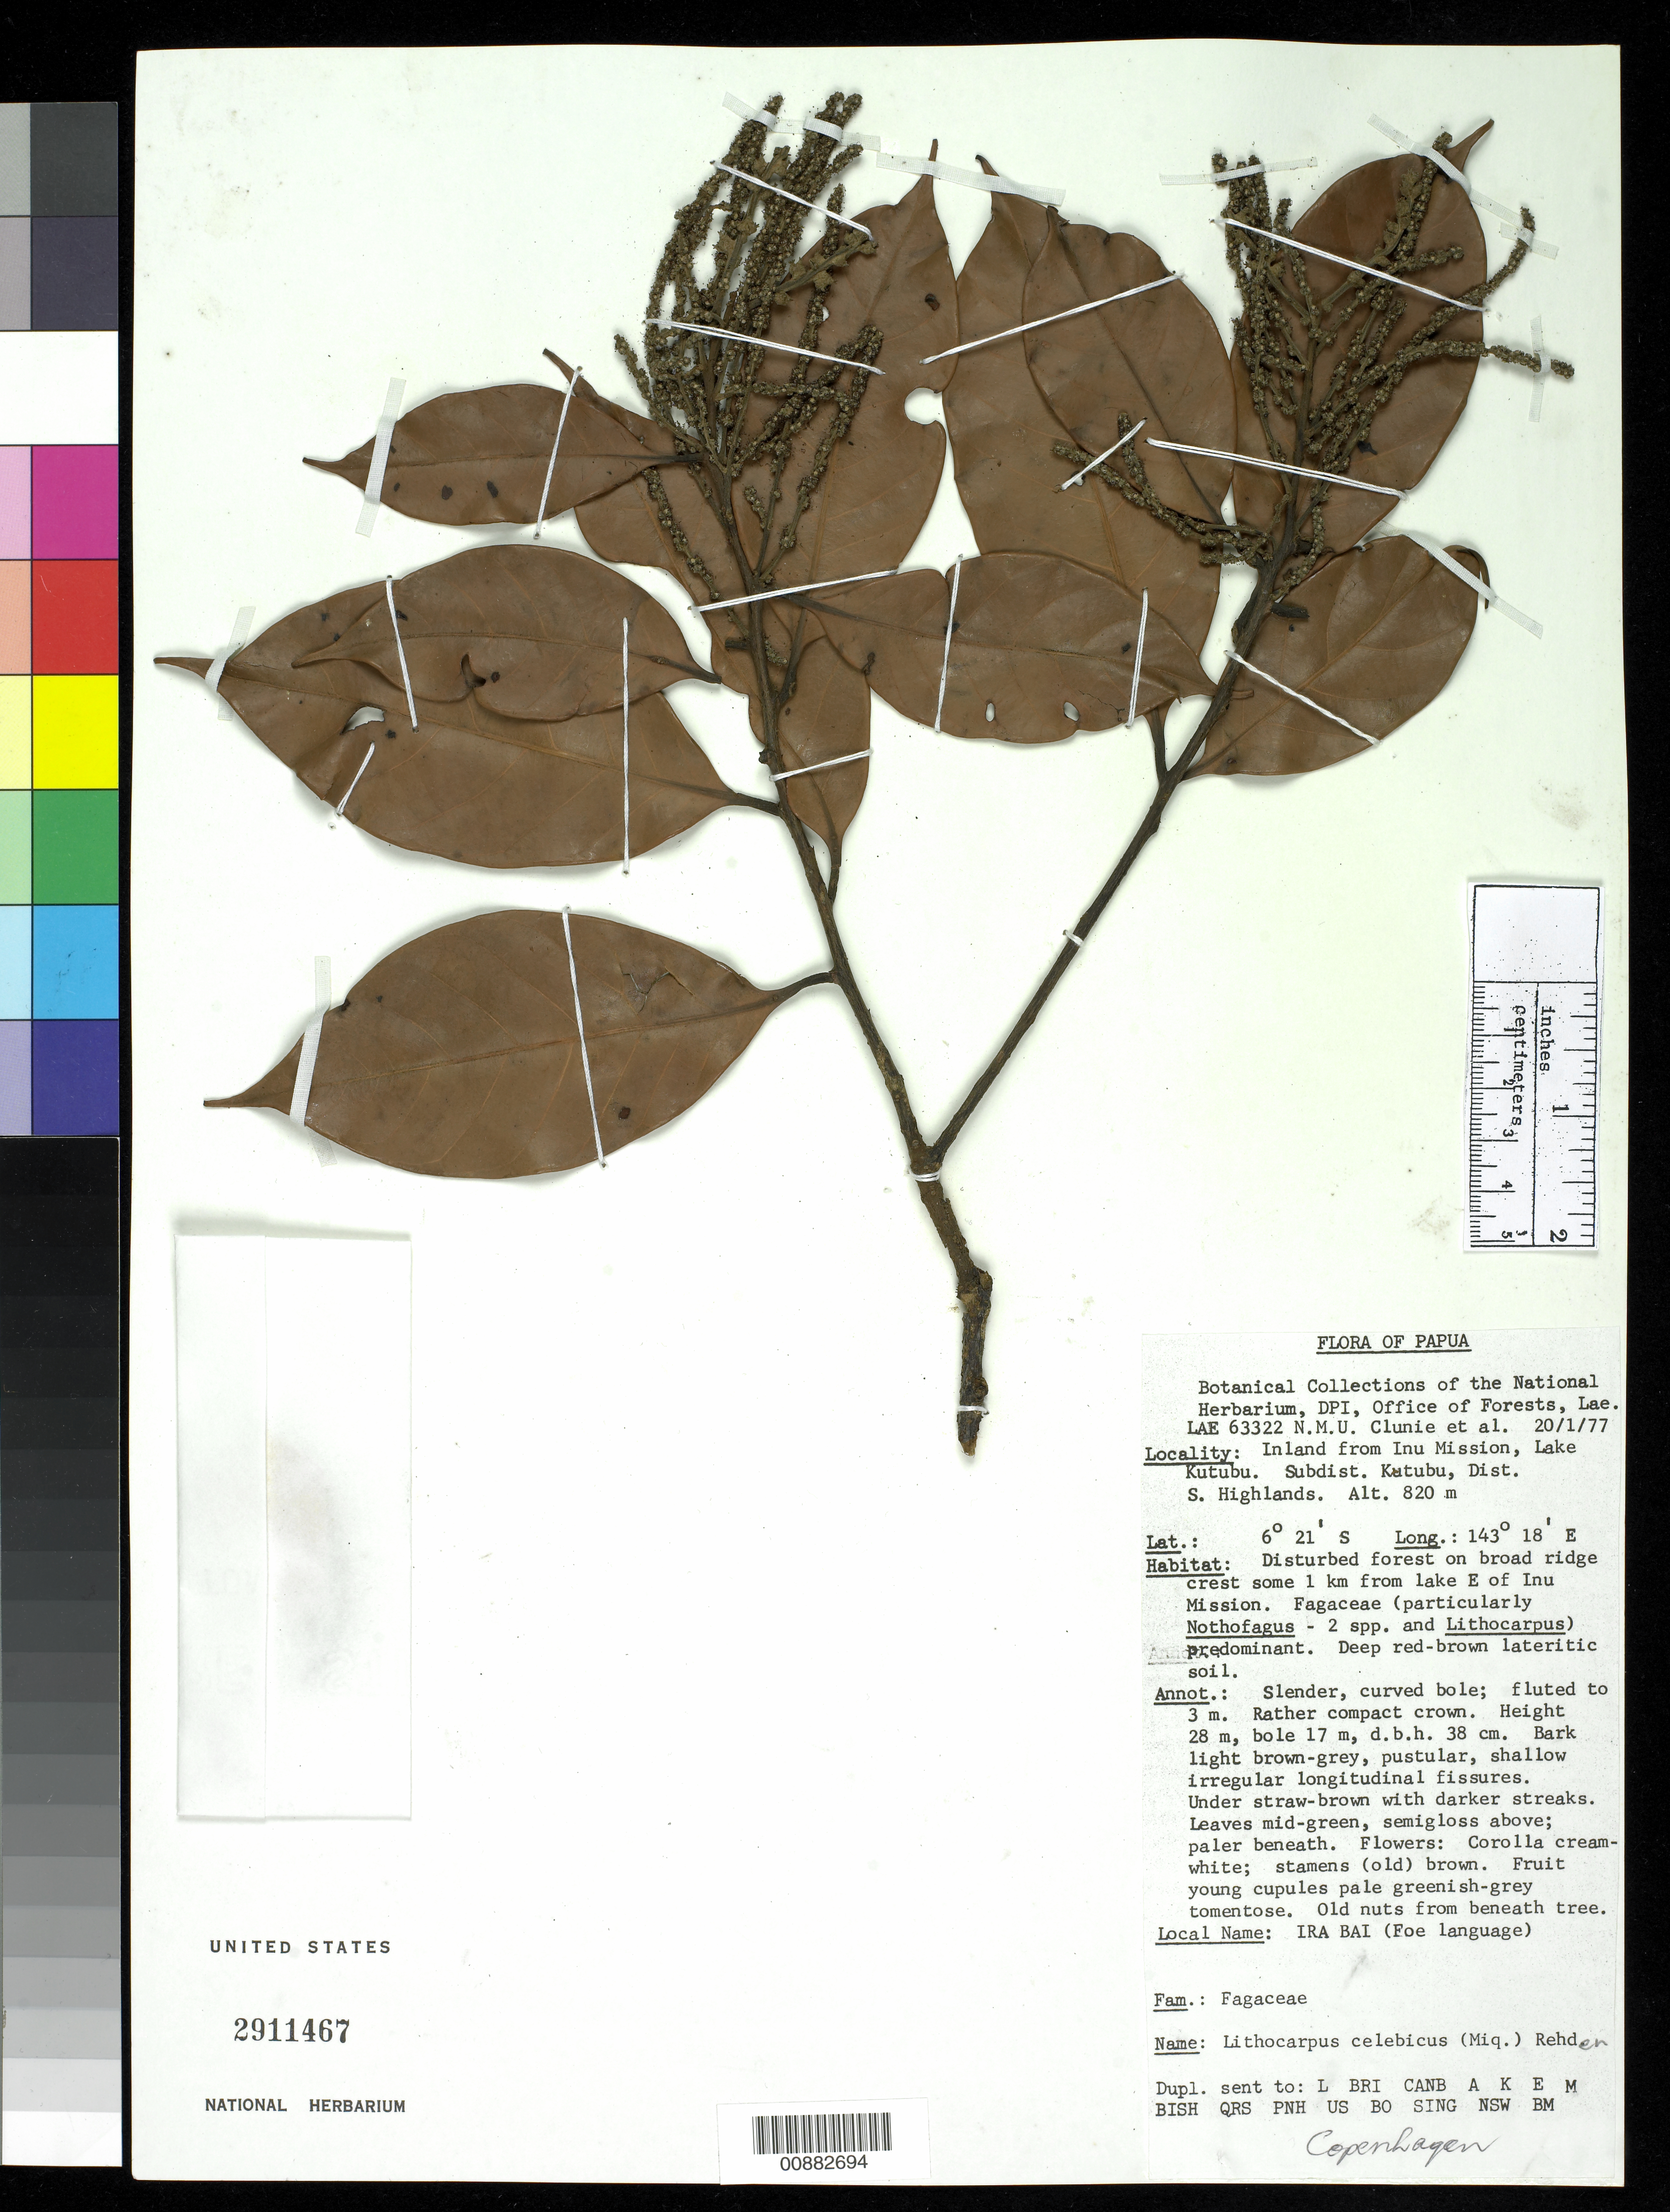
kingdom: Plantae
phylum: Tracheophyta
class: Magnoliopsida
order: Fagales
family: Fagaceae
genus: Lithocarpus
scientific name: Lithocarpus celebicus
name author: (Miq.) Rehder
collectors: N.M.U. Clunie & et al.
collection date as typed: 20 Jan 1977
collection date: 1977-01-20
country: Papua New Guinea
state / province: Southern Highlands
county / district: Kutubu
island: New Guinea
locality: South Highlands, Kutubu Subdistrict, Lake Kutubu, Inland from Inu Mission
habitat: Disturbed forest on broad ridge crest some 1 km from lake E of Inu Mission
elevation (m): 820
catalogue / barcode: US 2911467